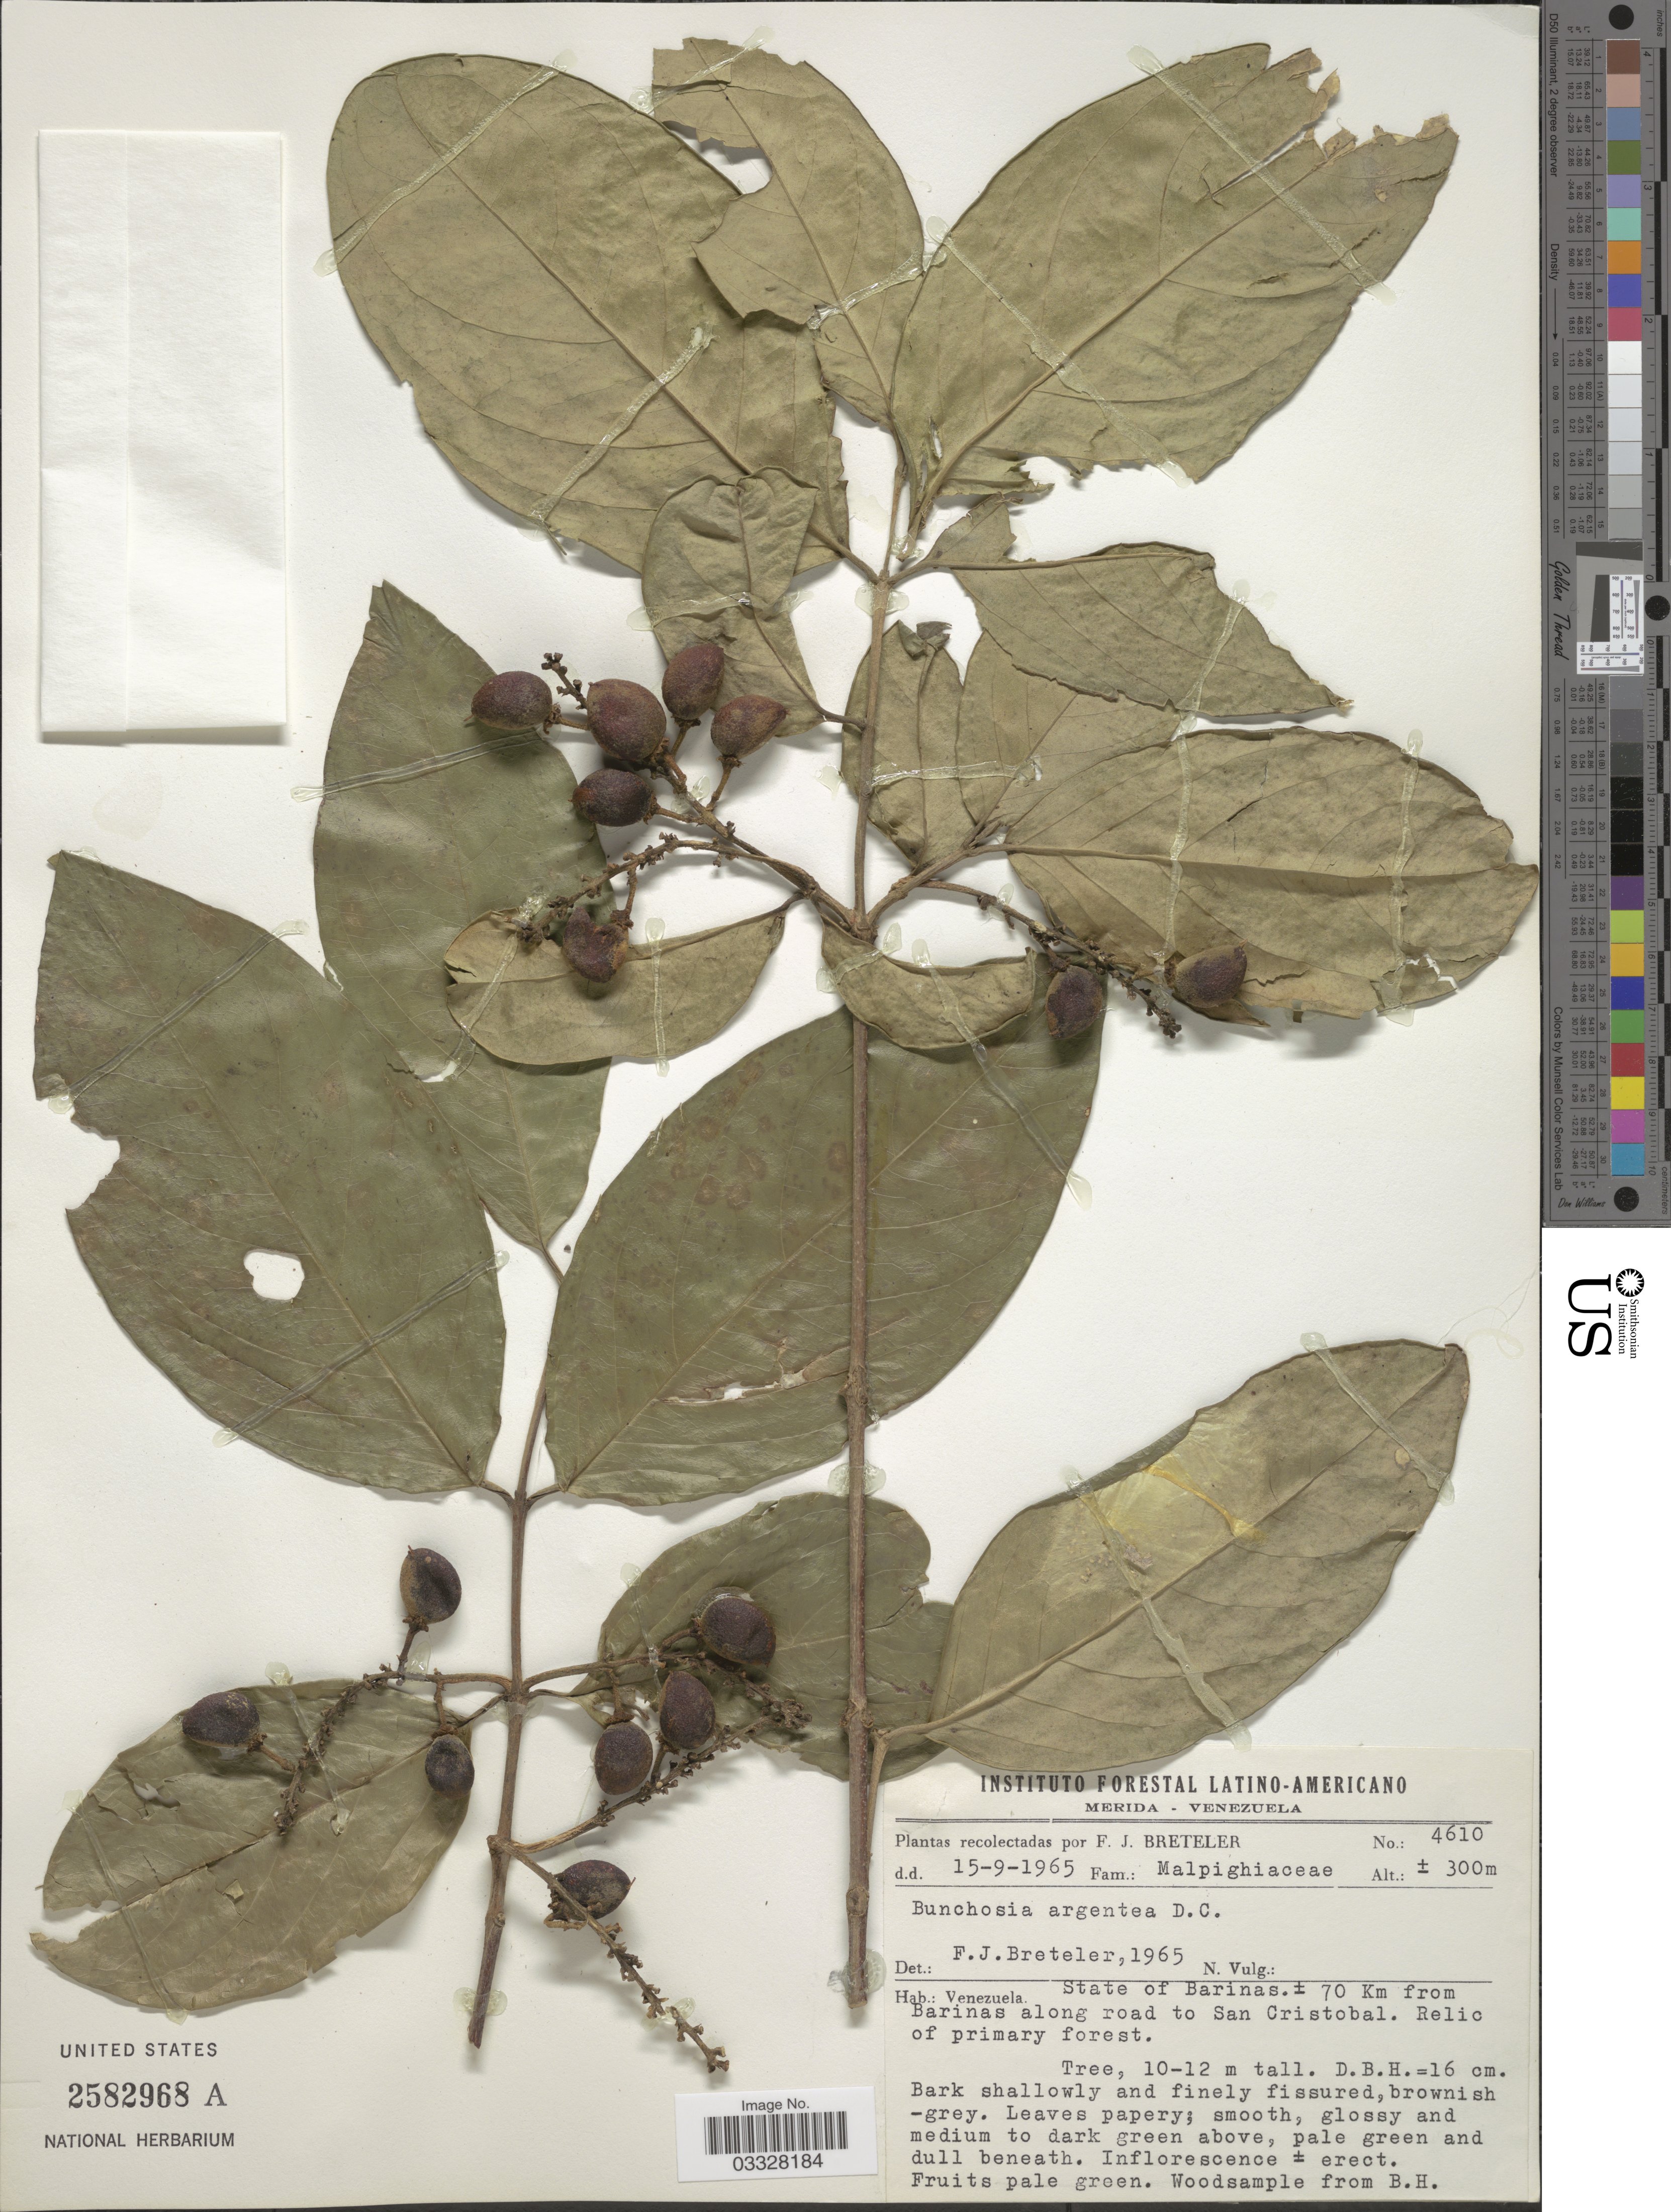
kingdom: Plantae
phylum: Tracheophyta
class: Magnoliopsida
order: Malpighiales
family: Malpighiaceae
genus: Bunchosia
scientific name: Bunchosia argentea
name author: (Jacq.) DC.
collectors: F. J. Breteler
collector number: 4610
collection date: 1965-09-15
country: Venezuela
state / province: Barinas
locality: ± 70 Km from Barinas along road to San Cristobal. Relic on primary forest.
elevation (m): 300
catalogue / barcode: US 2582968A